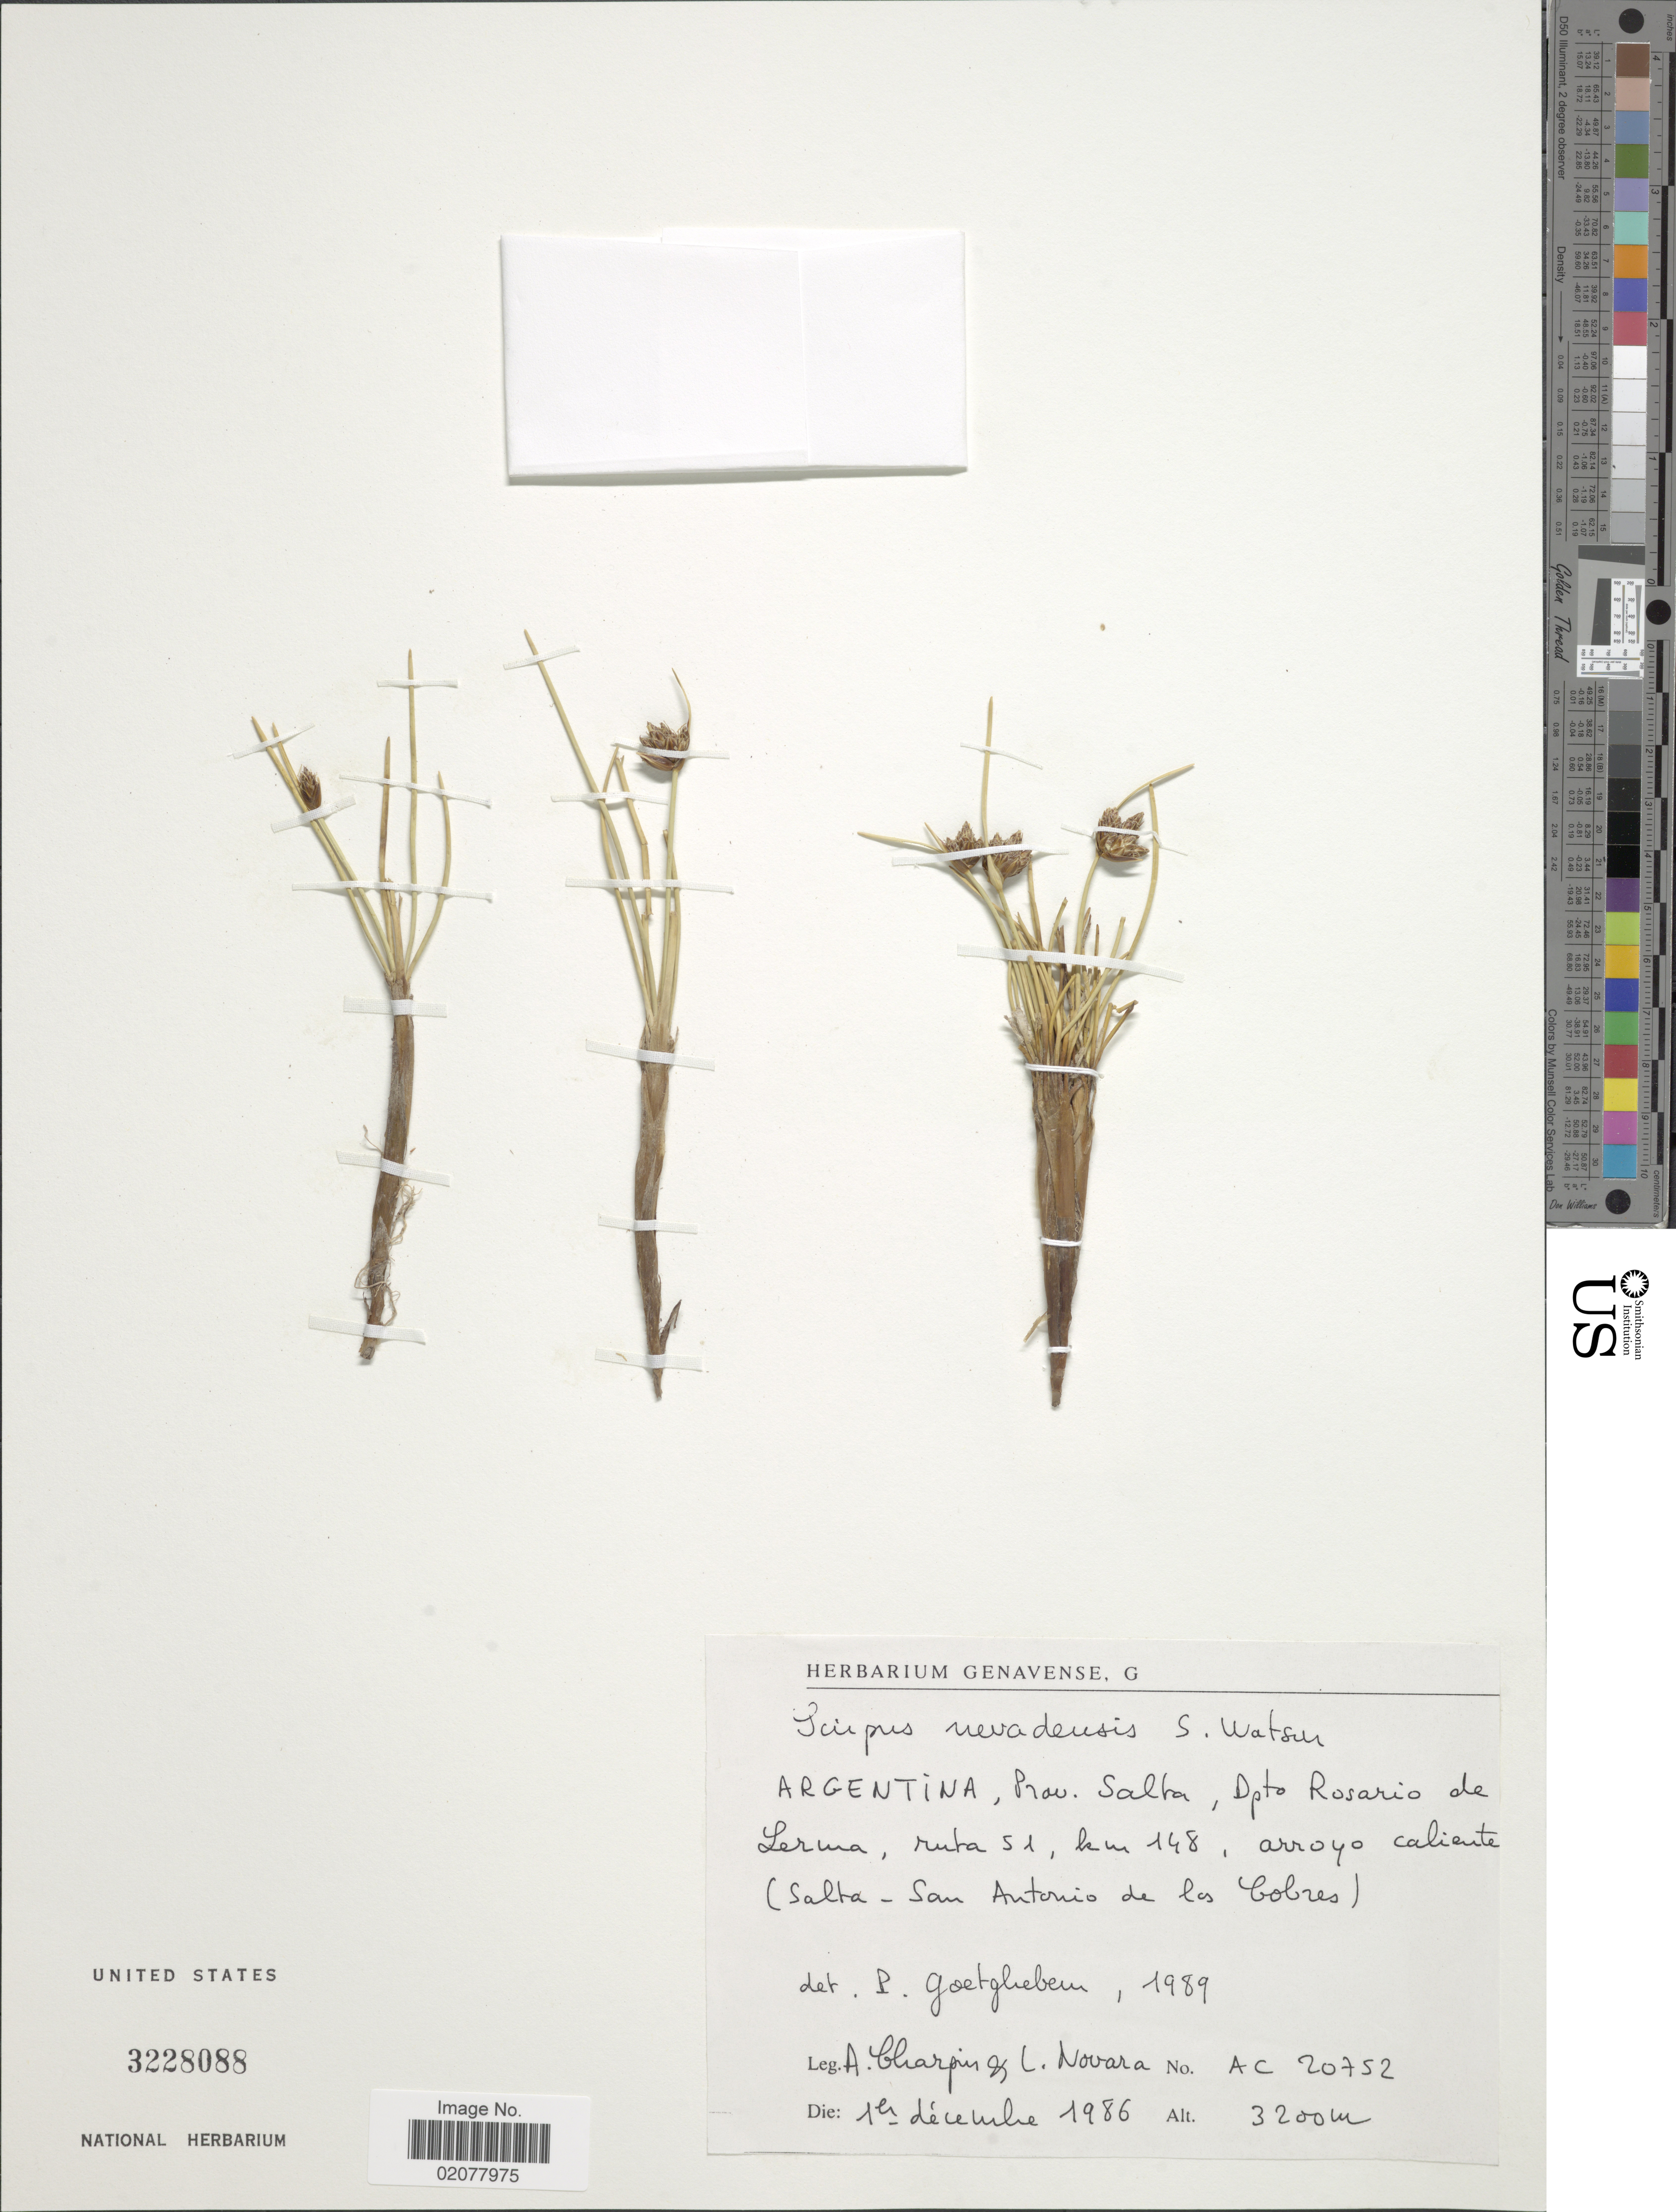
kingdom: Plantae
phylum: Tracheophyta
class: Liliopsida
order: Poales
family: Cyperaceae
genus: Amphiscirpus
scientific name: Amphiscirpus nevadensis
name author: (S. Watson) Oteng-Yeb.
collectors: A. Charpin & L. Novara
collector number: AC 20752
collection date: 1986-12-01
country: Argentina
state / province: Salta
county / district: Rosario de Lerma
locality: ruta 51, km 148, arroyo caliente (Salta-San Antonio de los Cobres)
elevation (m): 3200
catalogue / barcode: US 3228088